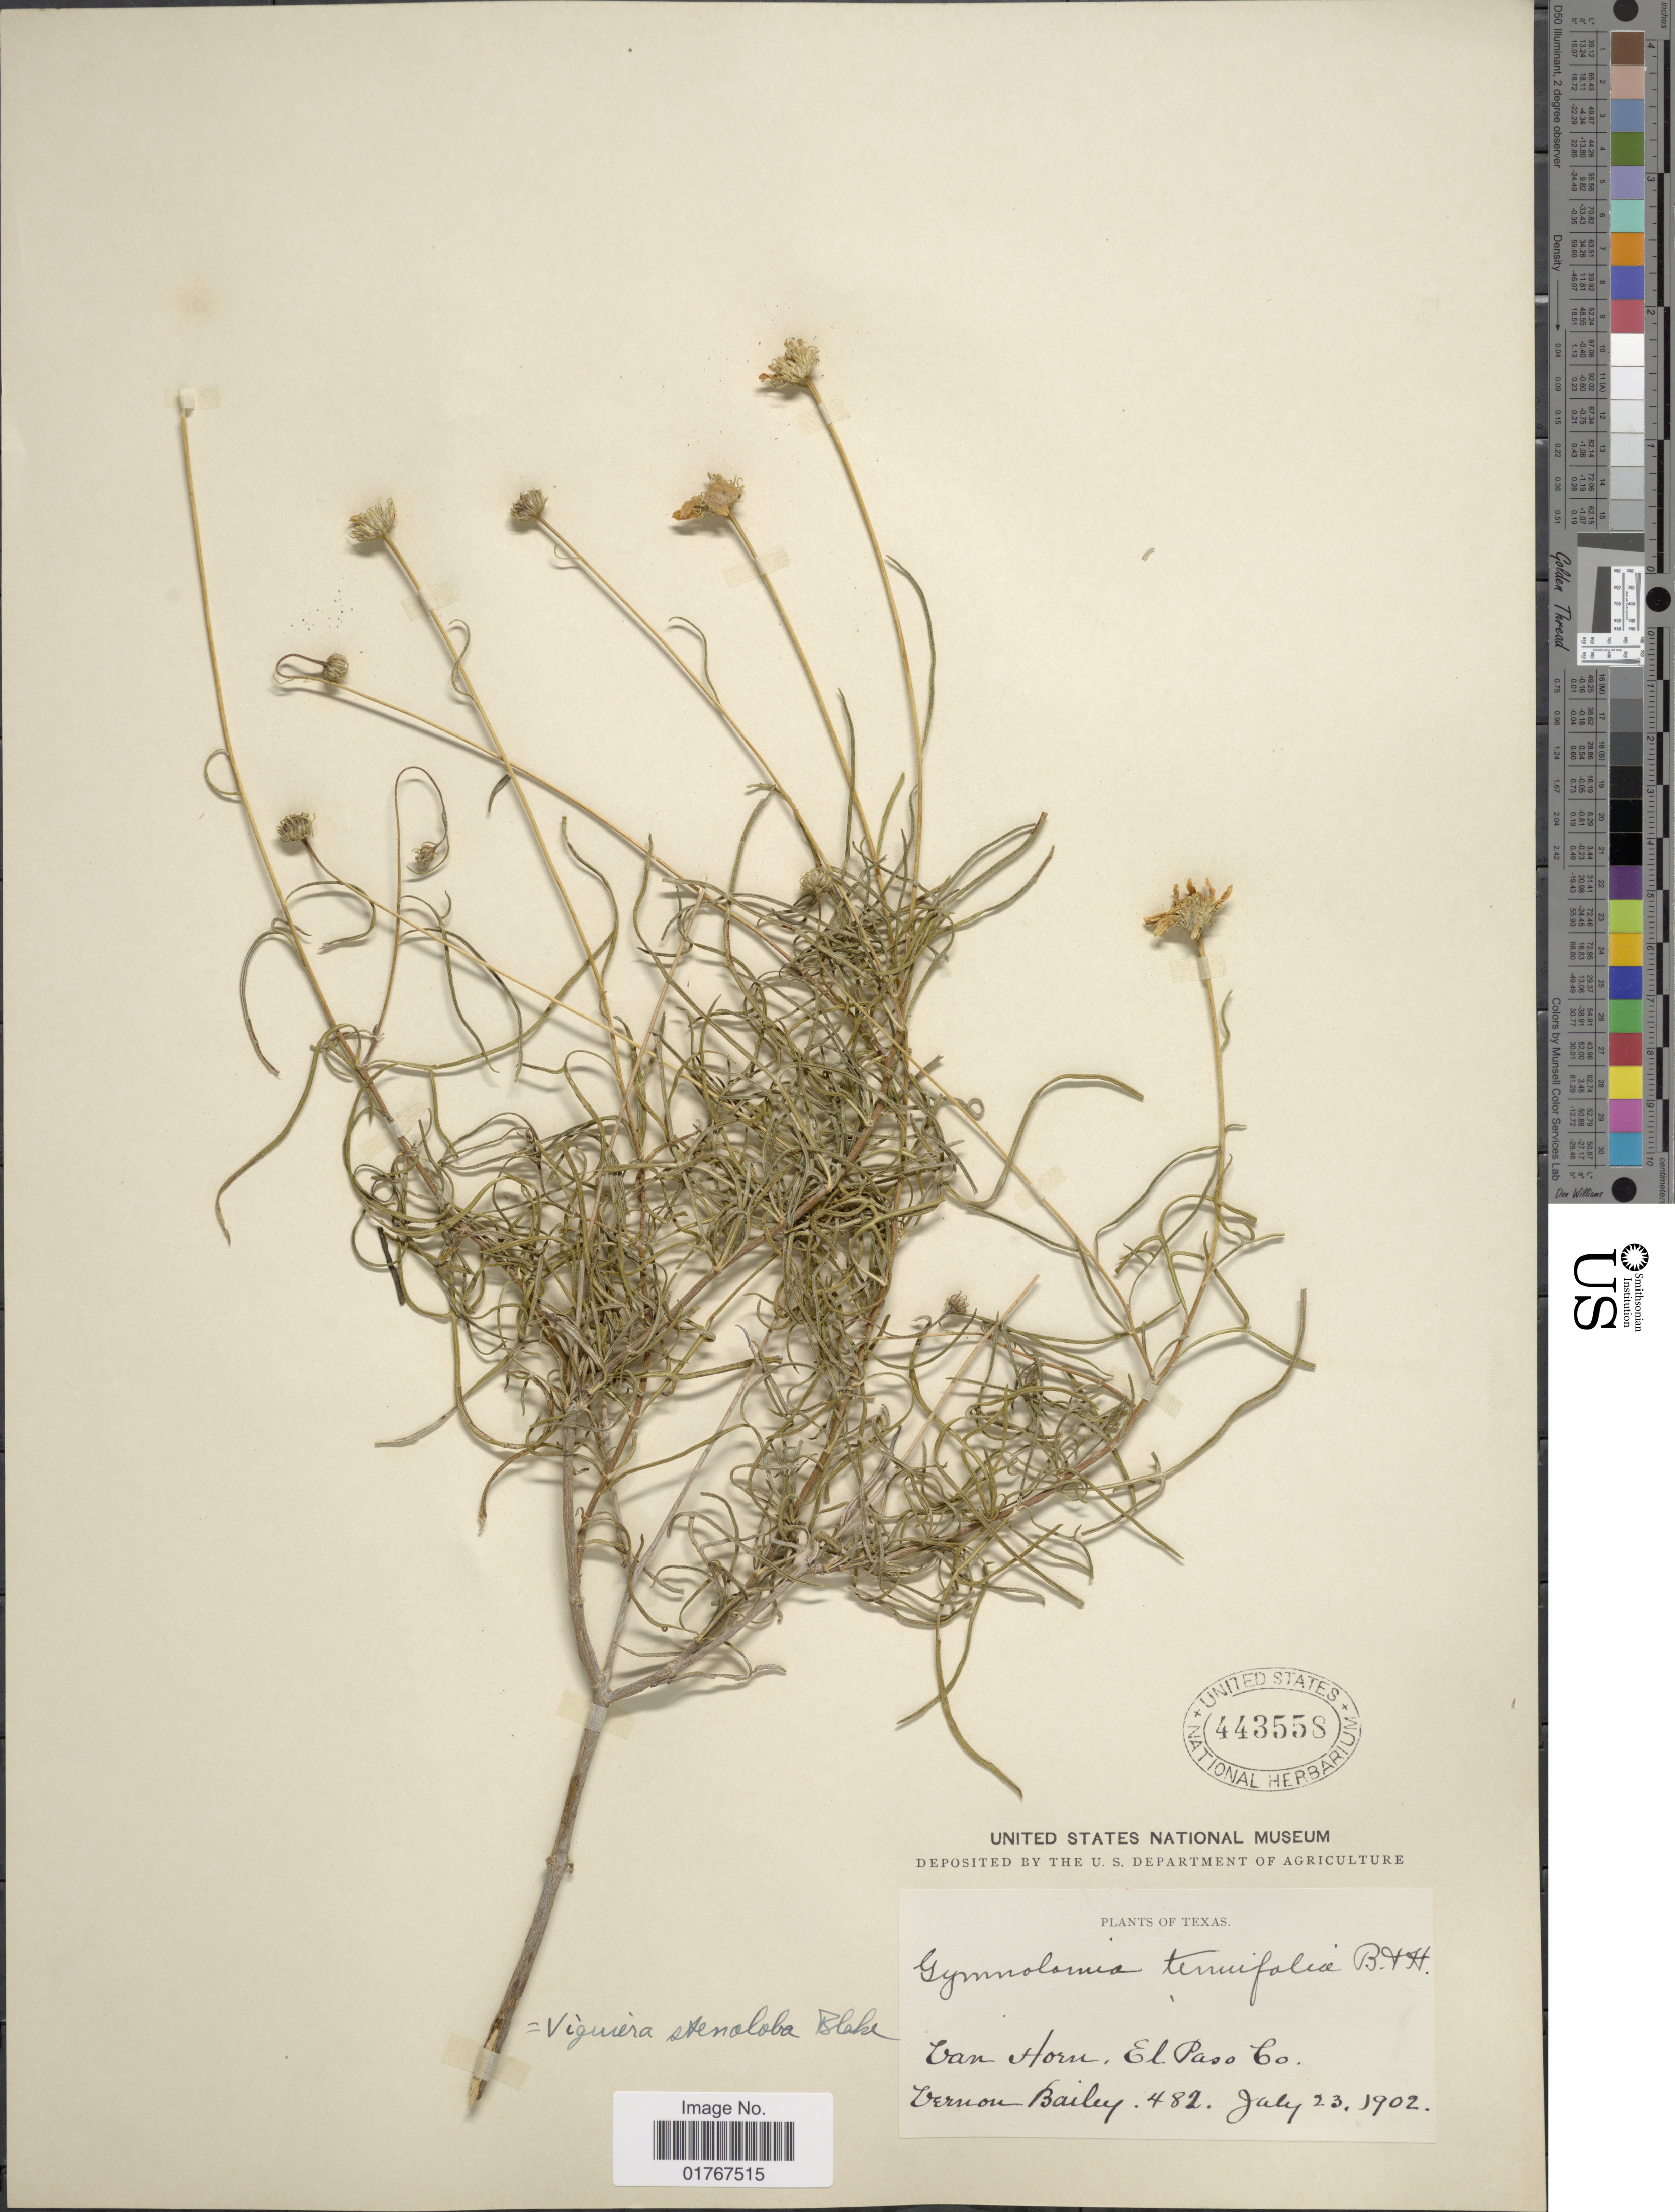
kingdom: Plantae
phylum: Tracheophyta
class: Magnoliopsida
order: Asterales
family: Asteraceae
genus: Viguiera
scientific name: Viguiera stenoloba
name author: S.F. Blake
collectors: V. O. Bailey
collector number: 482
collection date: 1902-07-23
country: United States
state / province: Texas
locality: Van Horn, El Paso Co.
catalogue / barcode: US 443558